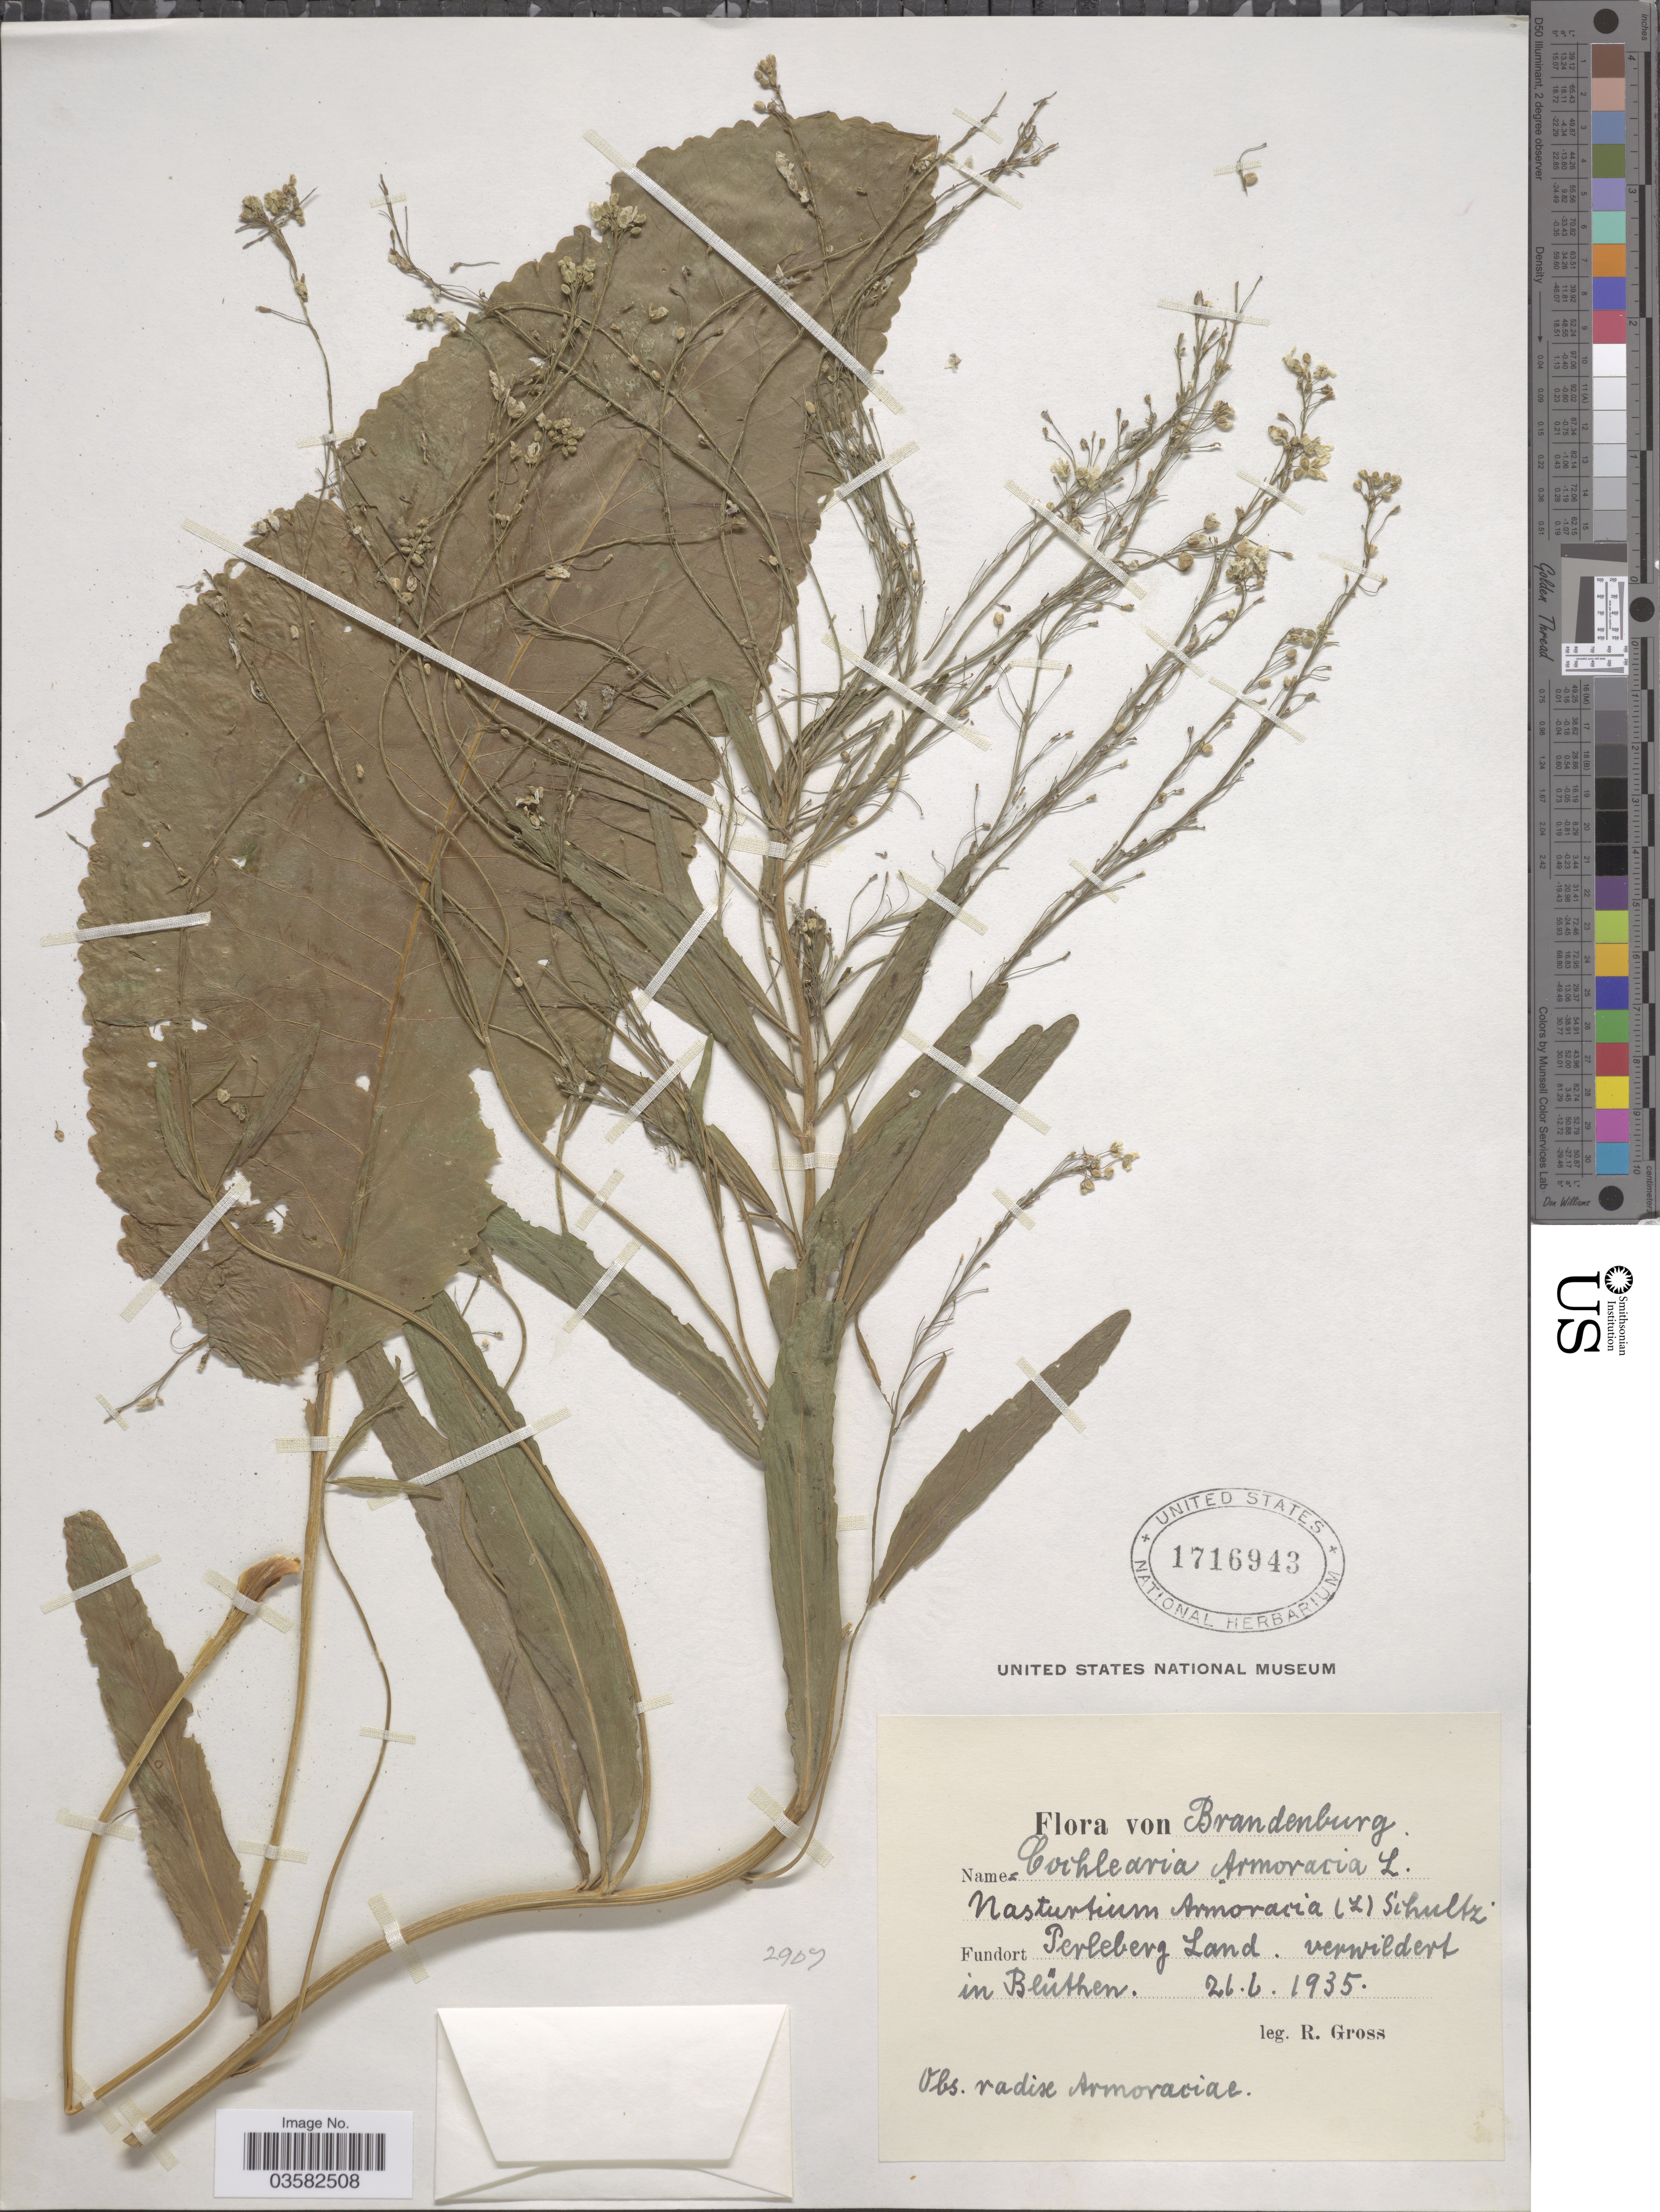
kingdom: Plantae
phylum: Tracheophyta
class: Magnoliopsida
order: Brassicales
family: Brassicaceae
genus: Cochlearia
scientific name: Cochlearia armoracia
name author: L.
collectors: R. Gross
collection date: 1935-06-26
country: Germany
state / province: Brandenburg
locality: Perleberg Land. verwildert in Blüthen.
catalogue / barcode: US 1716943